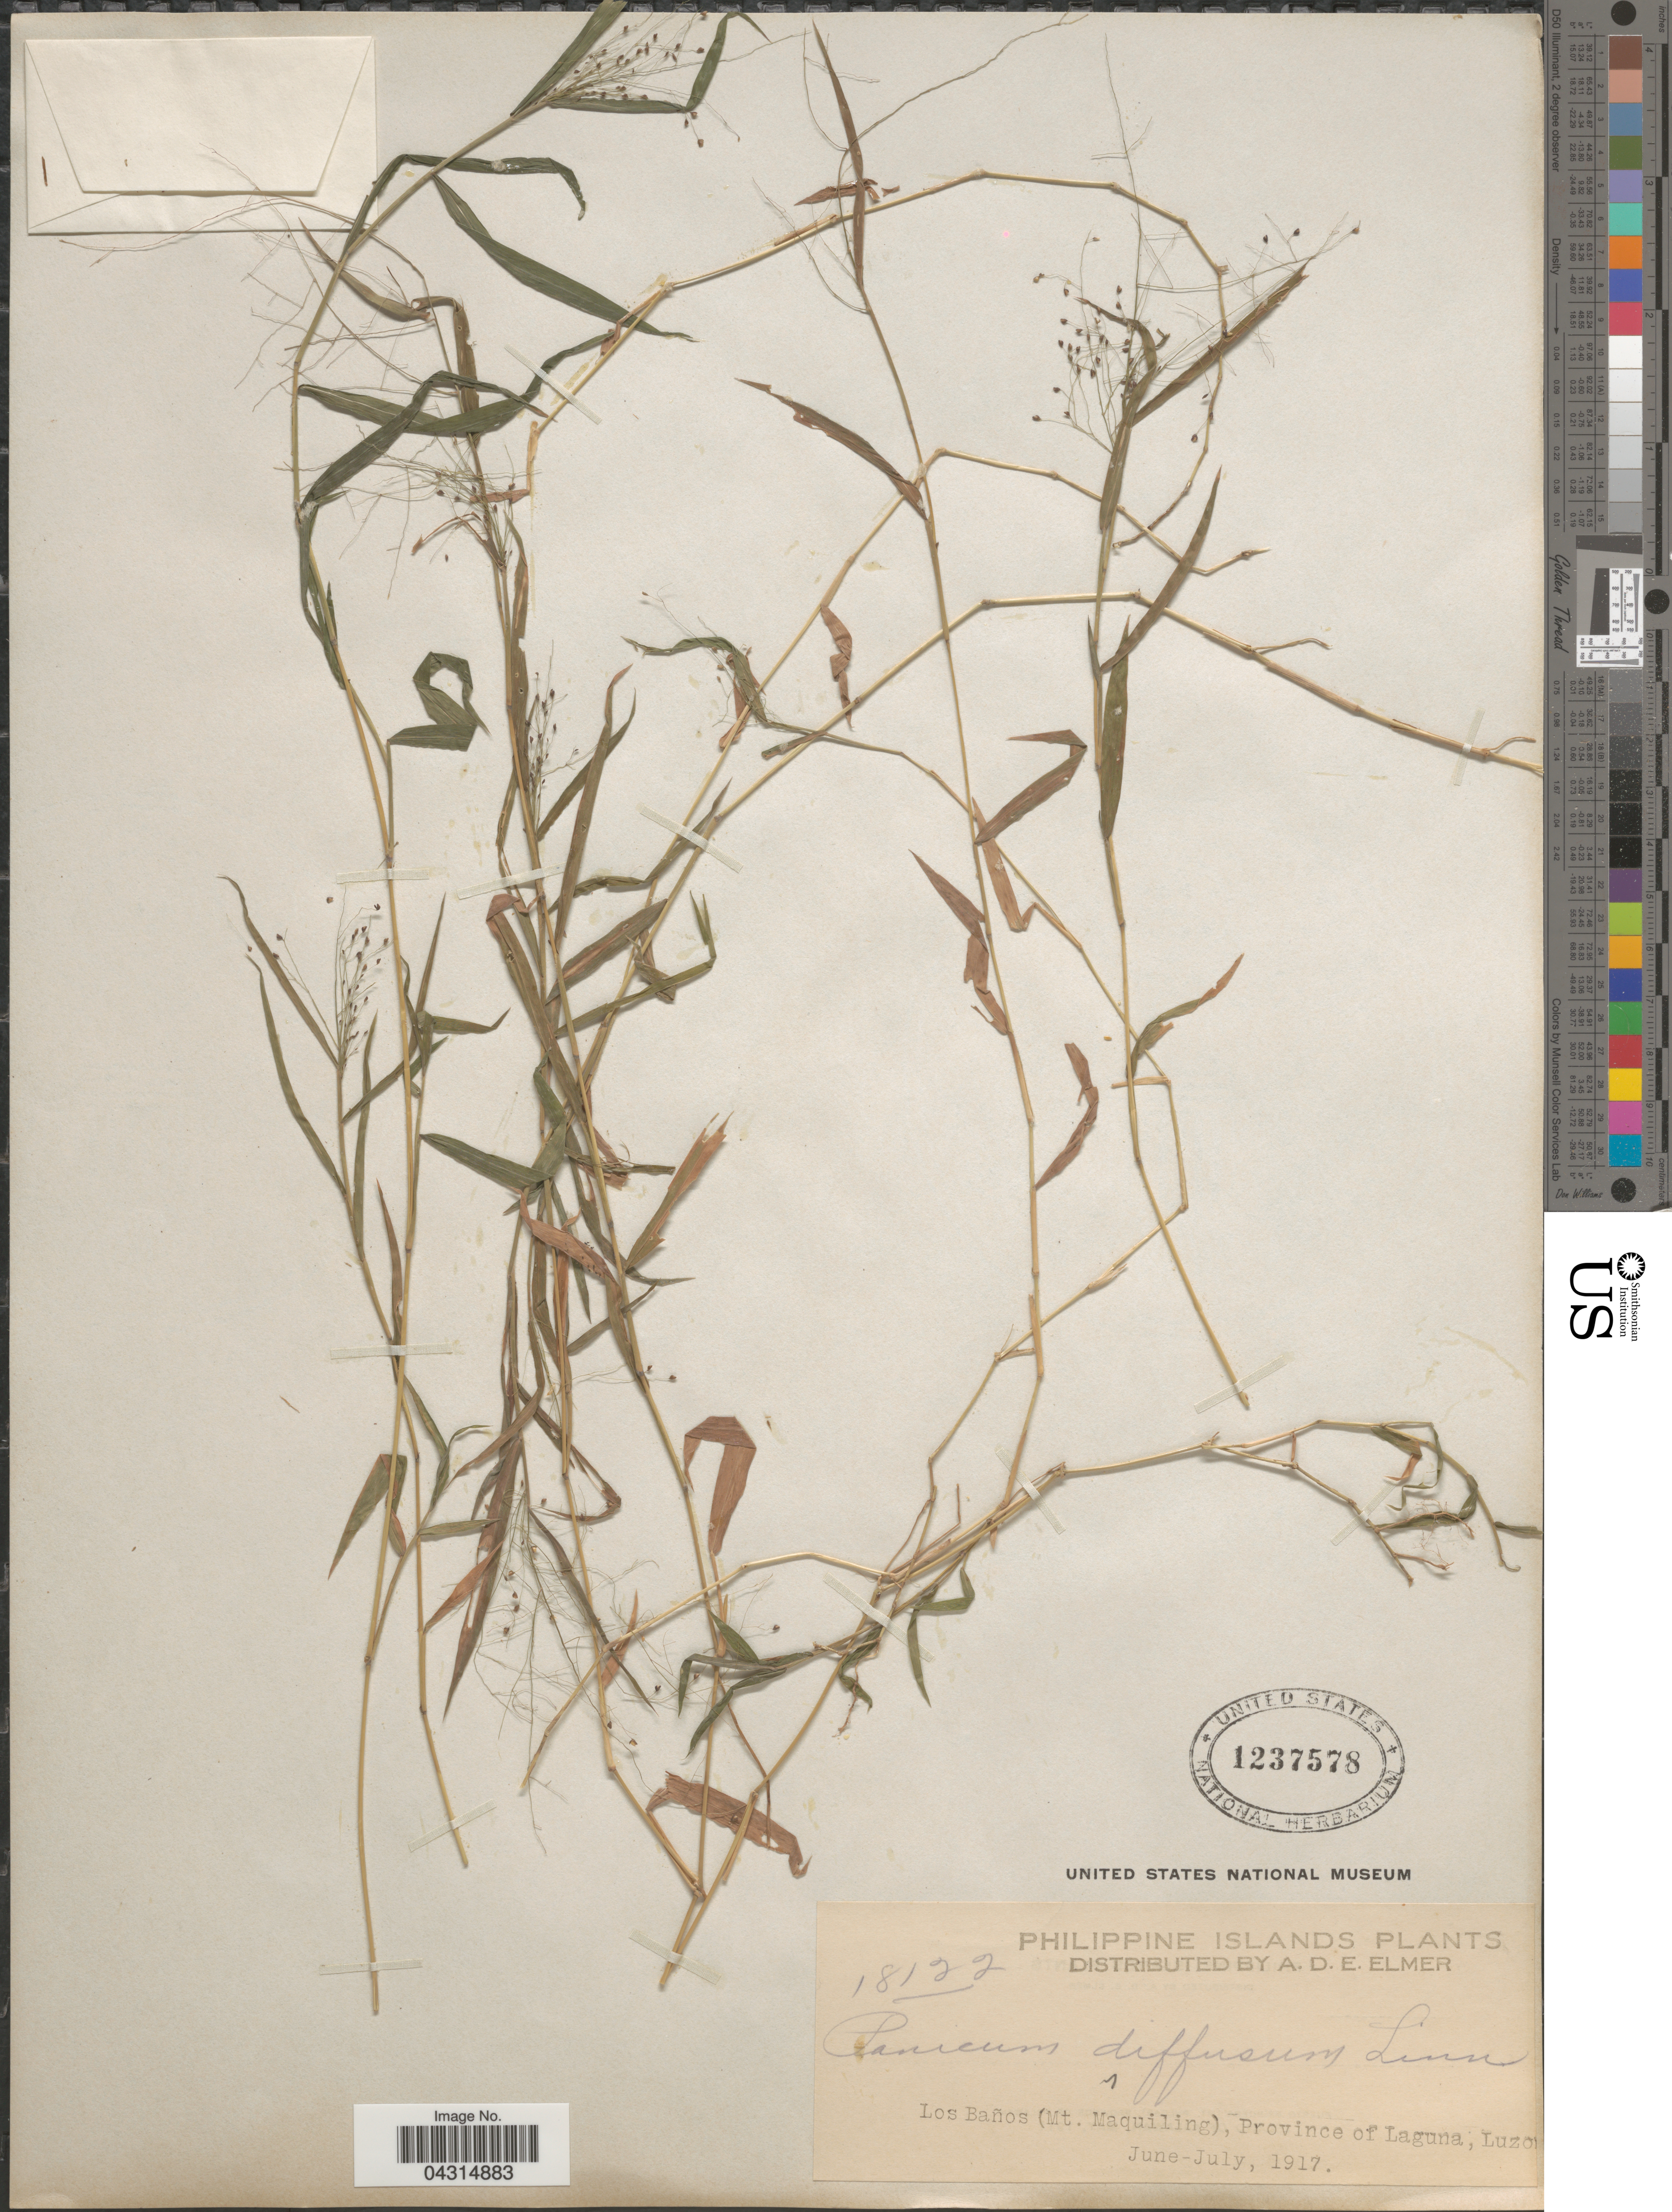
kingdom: Plantae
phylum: Tracheophyta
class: Liliopsida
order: Poales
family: Poaceae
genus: Cyrtococcum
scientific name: Cyrtococcum patens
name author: (L.) A. Camus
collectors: A. D. E. Elmer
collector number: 18122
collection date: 1917-06/1917-07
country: Philippines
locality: Los Baños (Mt. Maquiling), Province of Laguna, Luzon.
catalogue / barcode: US 1237578